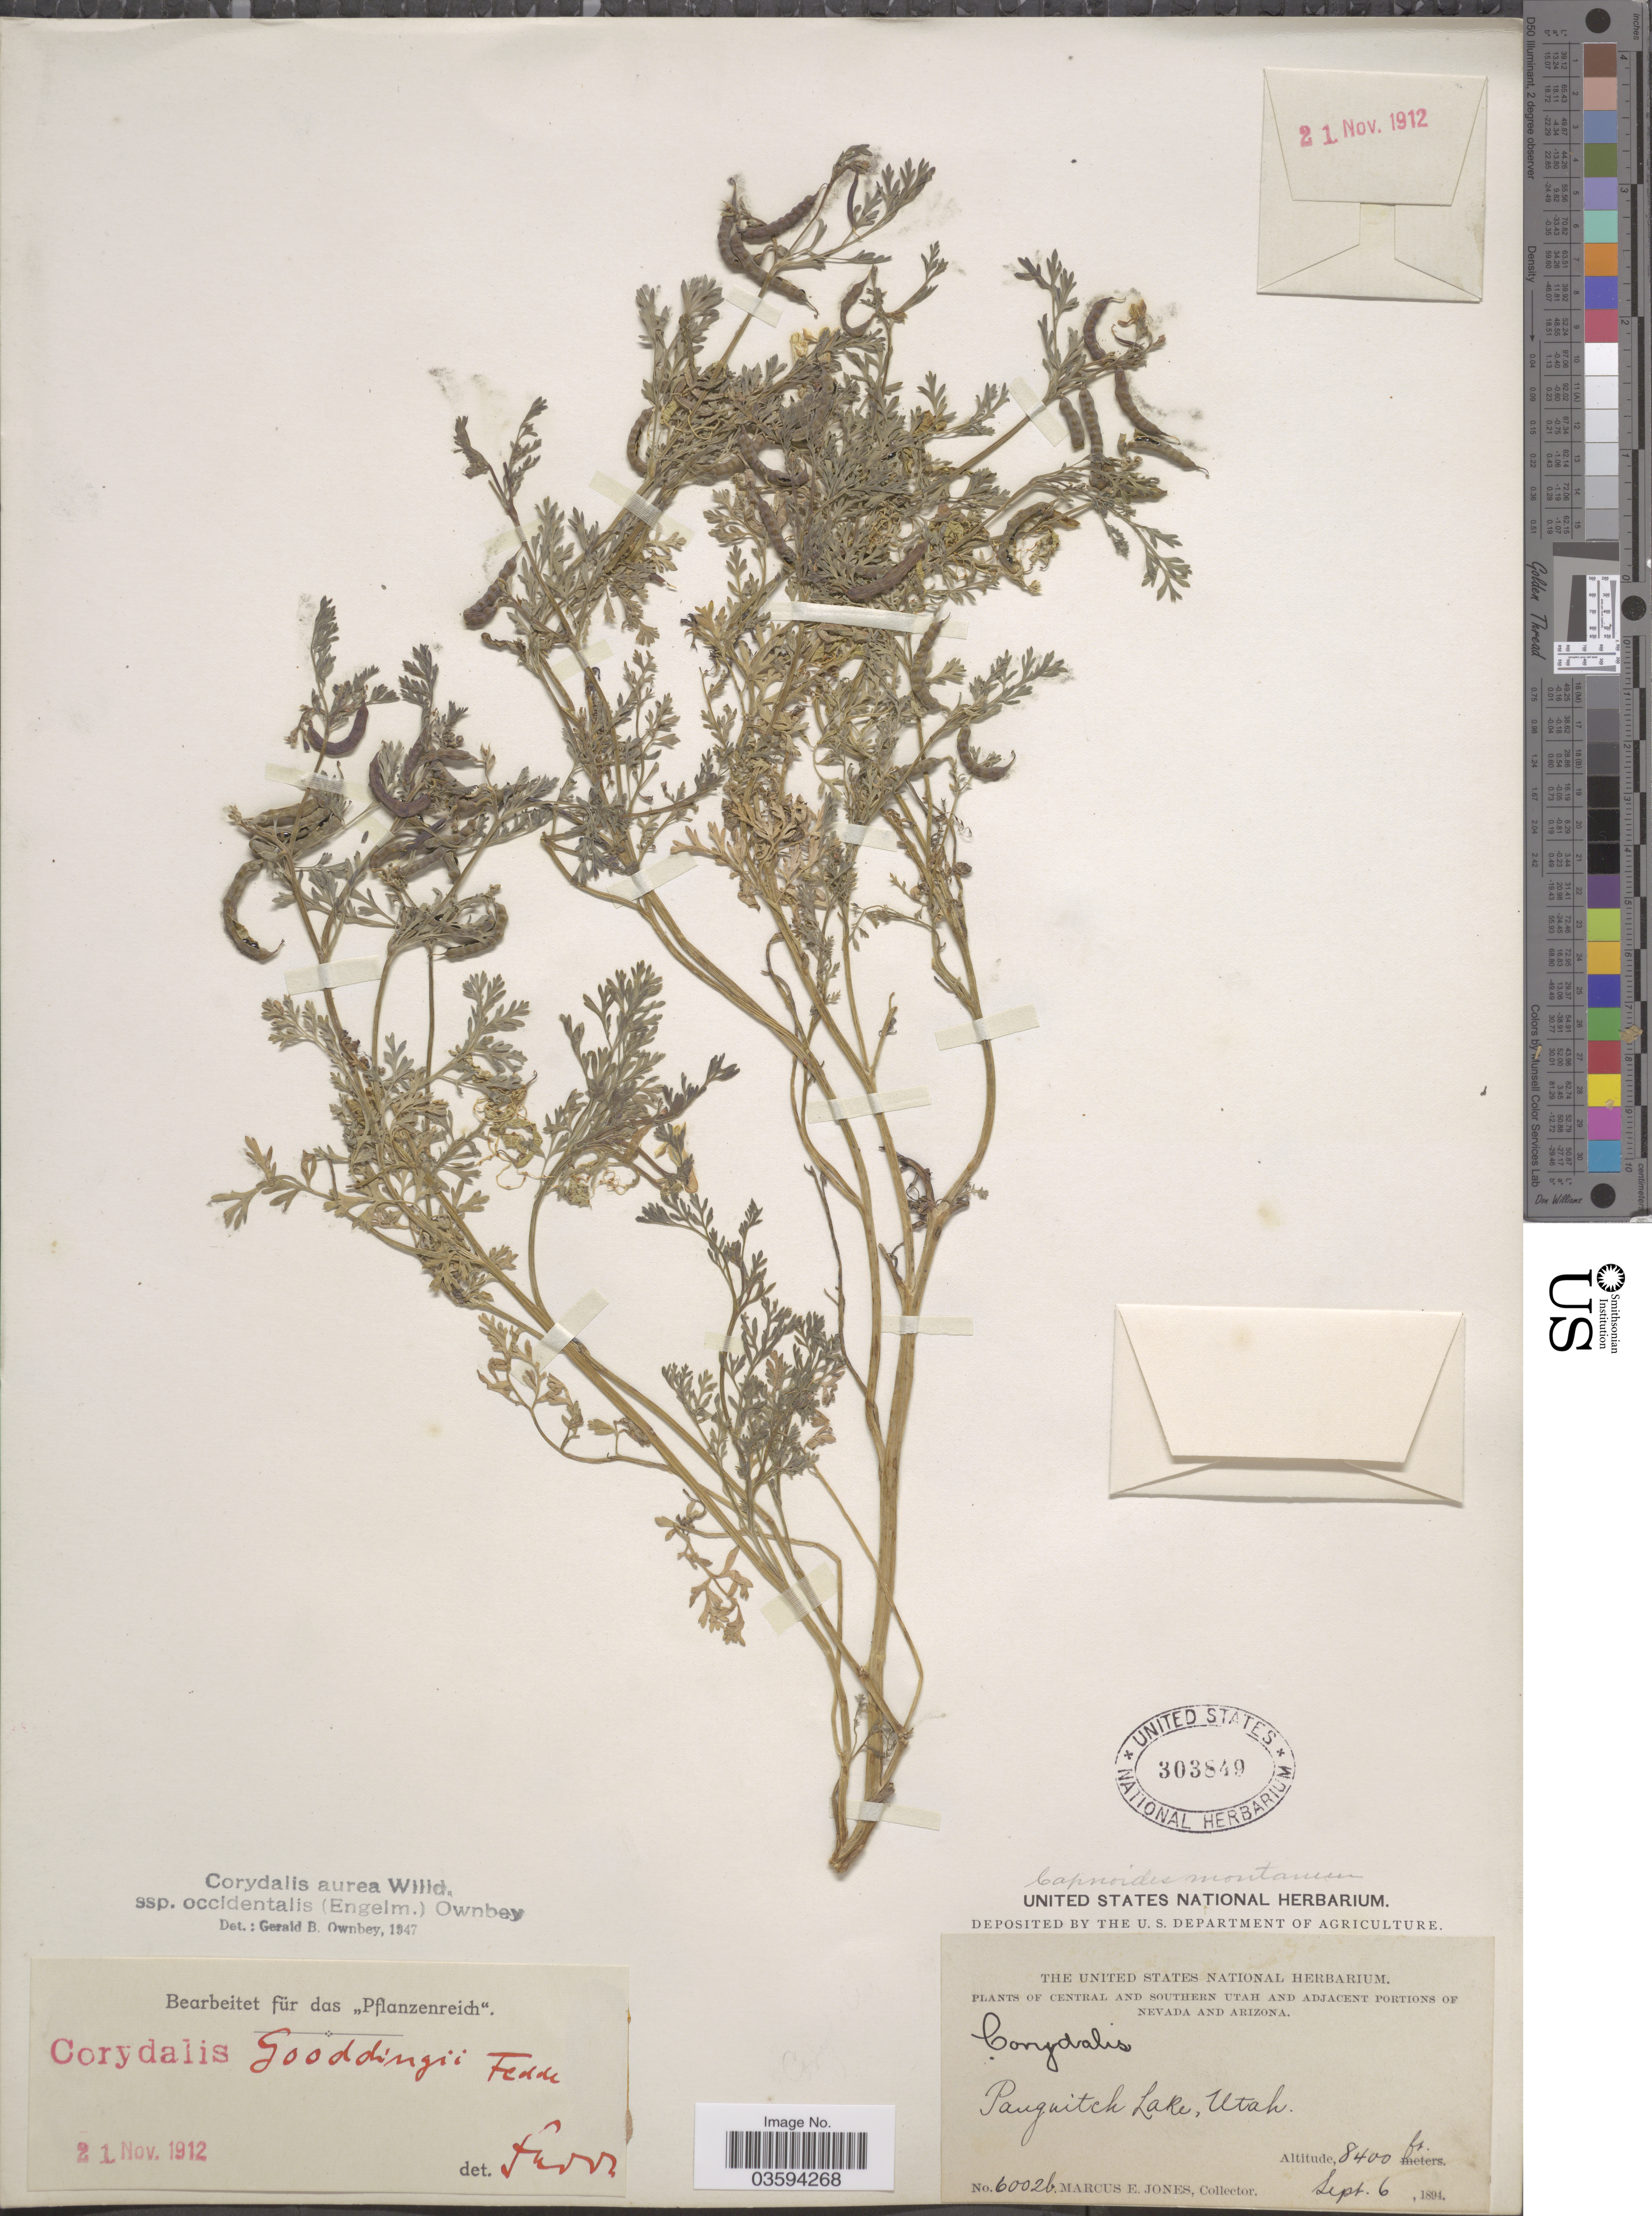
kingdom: Plantae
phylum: Tracheophyta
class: Magnoliopsida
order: Ranunculales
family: Papaveraceae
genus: Corydalis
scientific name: Corydalis aurea subsp. occidentalis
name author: Willd.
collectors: M. E. Jones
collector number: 6002b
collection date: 1894-09-06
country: United States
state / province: Utah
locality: Central and Southern Utah. Panguitch Lake.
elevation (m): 2560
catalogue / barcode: US 303849